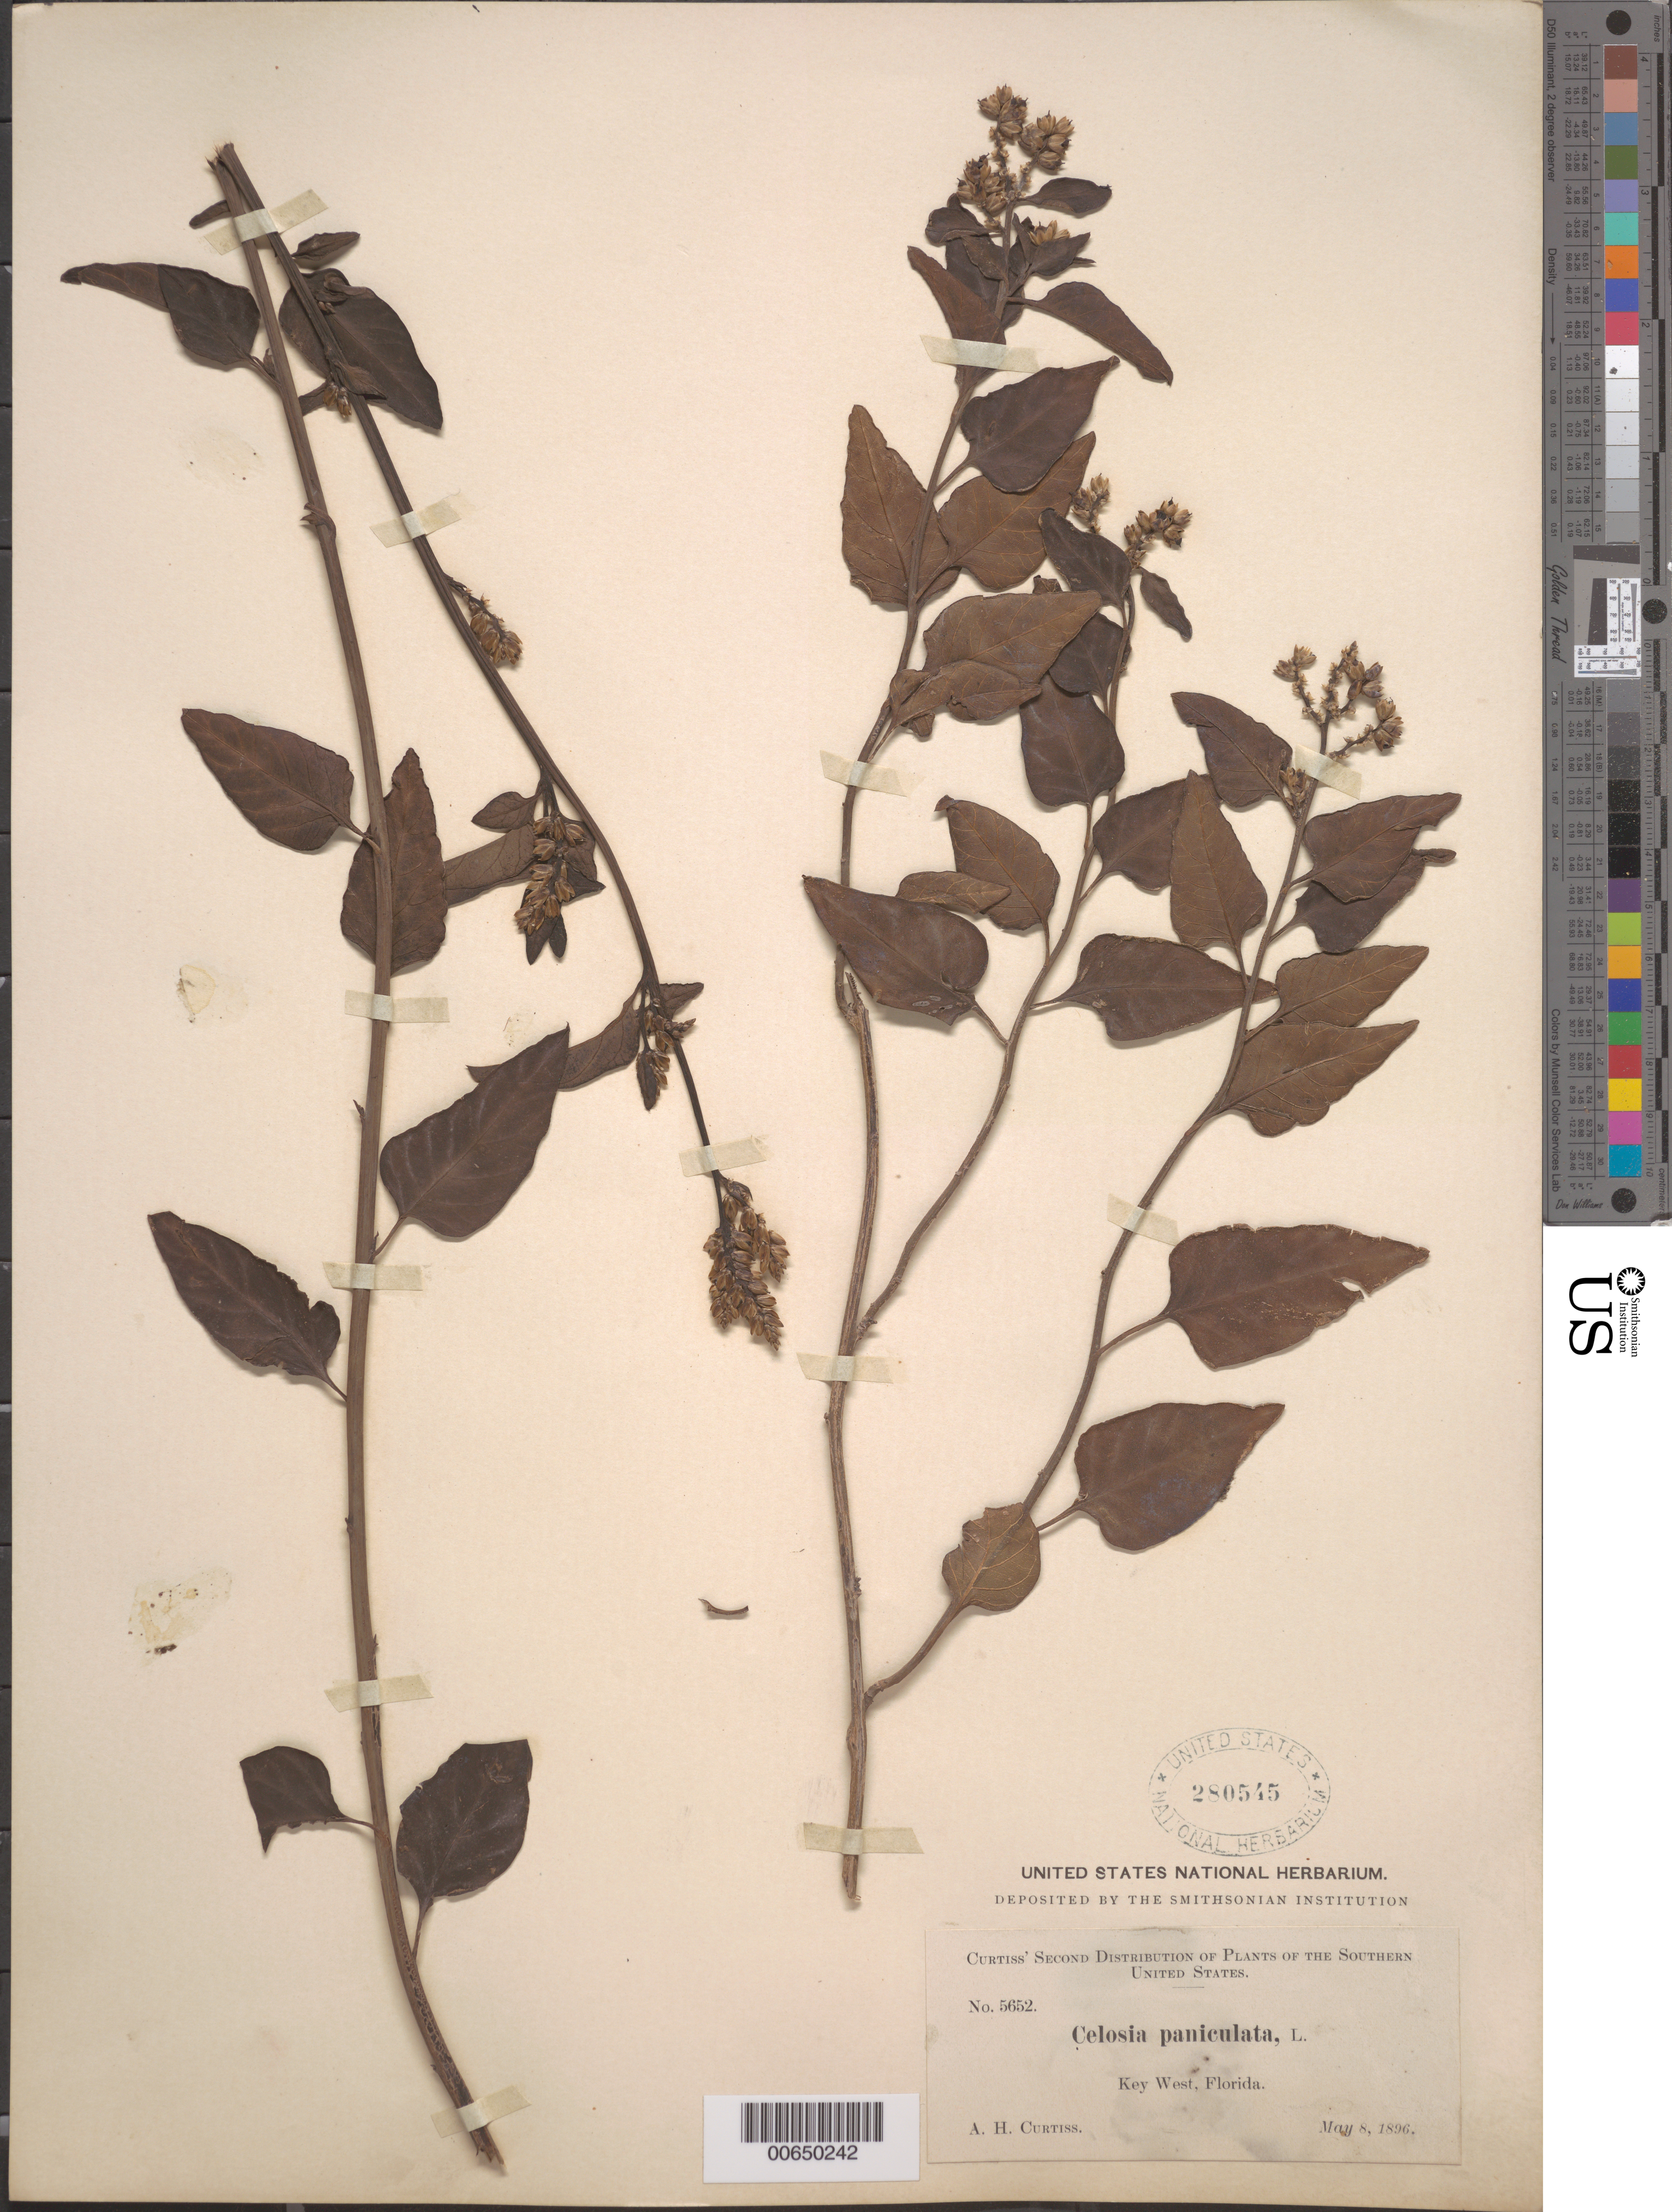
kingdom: Plantae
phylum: Tracheophyta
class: Magnoliopsida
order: Caryophyllales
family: Amaranthaceae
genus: Celosia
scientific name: Celosia nitida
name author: Vahl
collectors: A. H. Curtiss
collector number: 5652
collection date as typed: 08 May 1896 or 05 Aug 1896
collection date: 1896-05-08 or 1896-08-05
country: United States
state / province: Florida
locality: Key West.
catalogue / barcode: US 280545